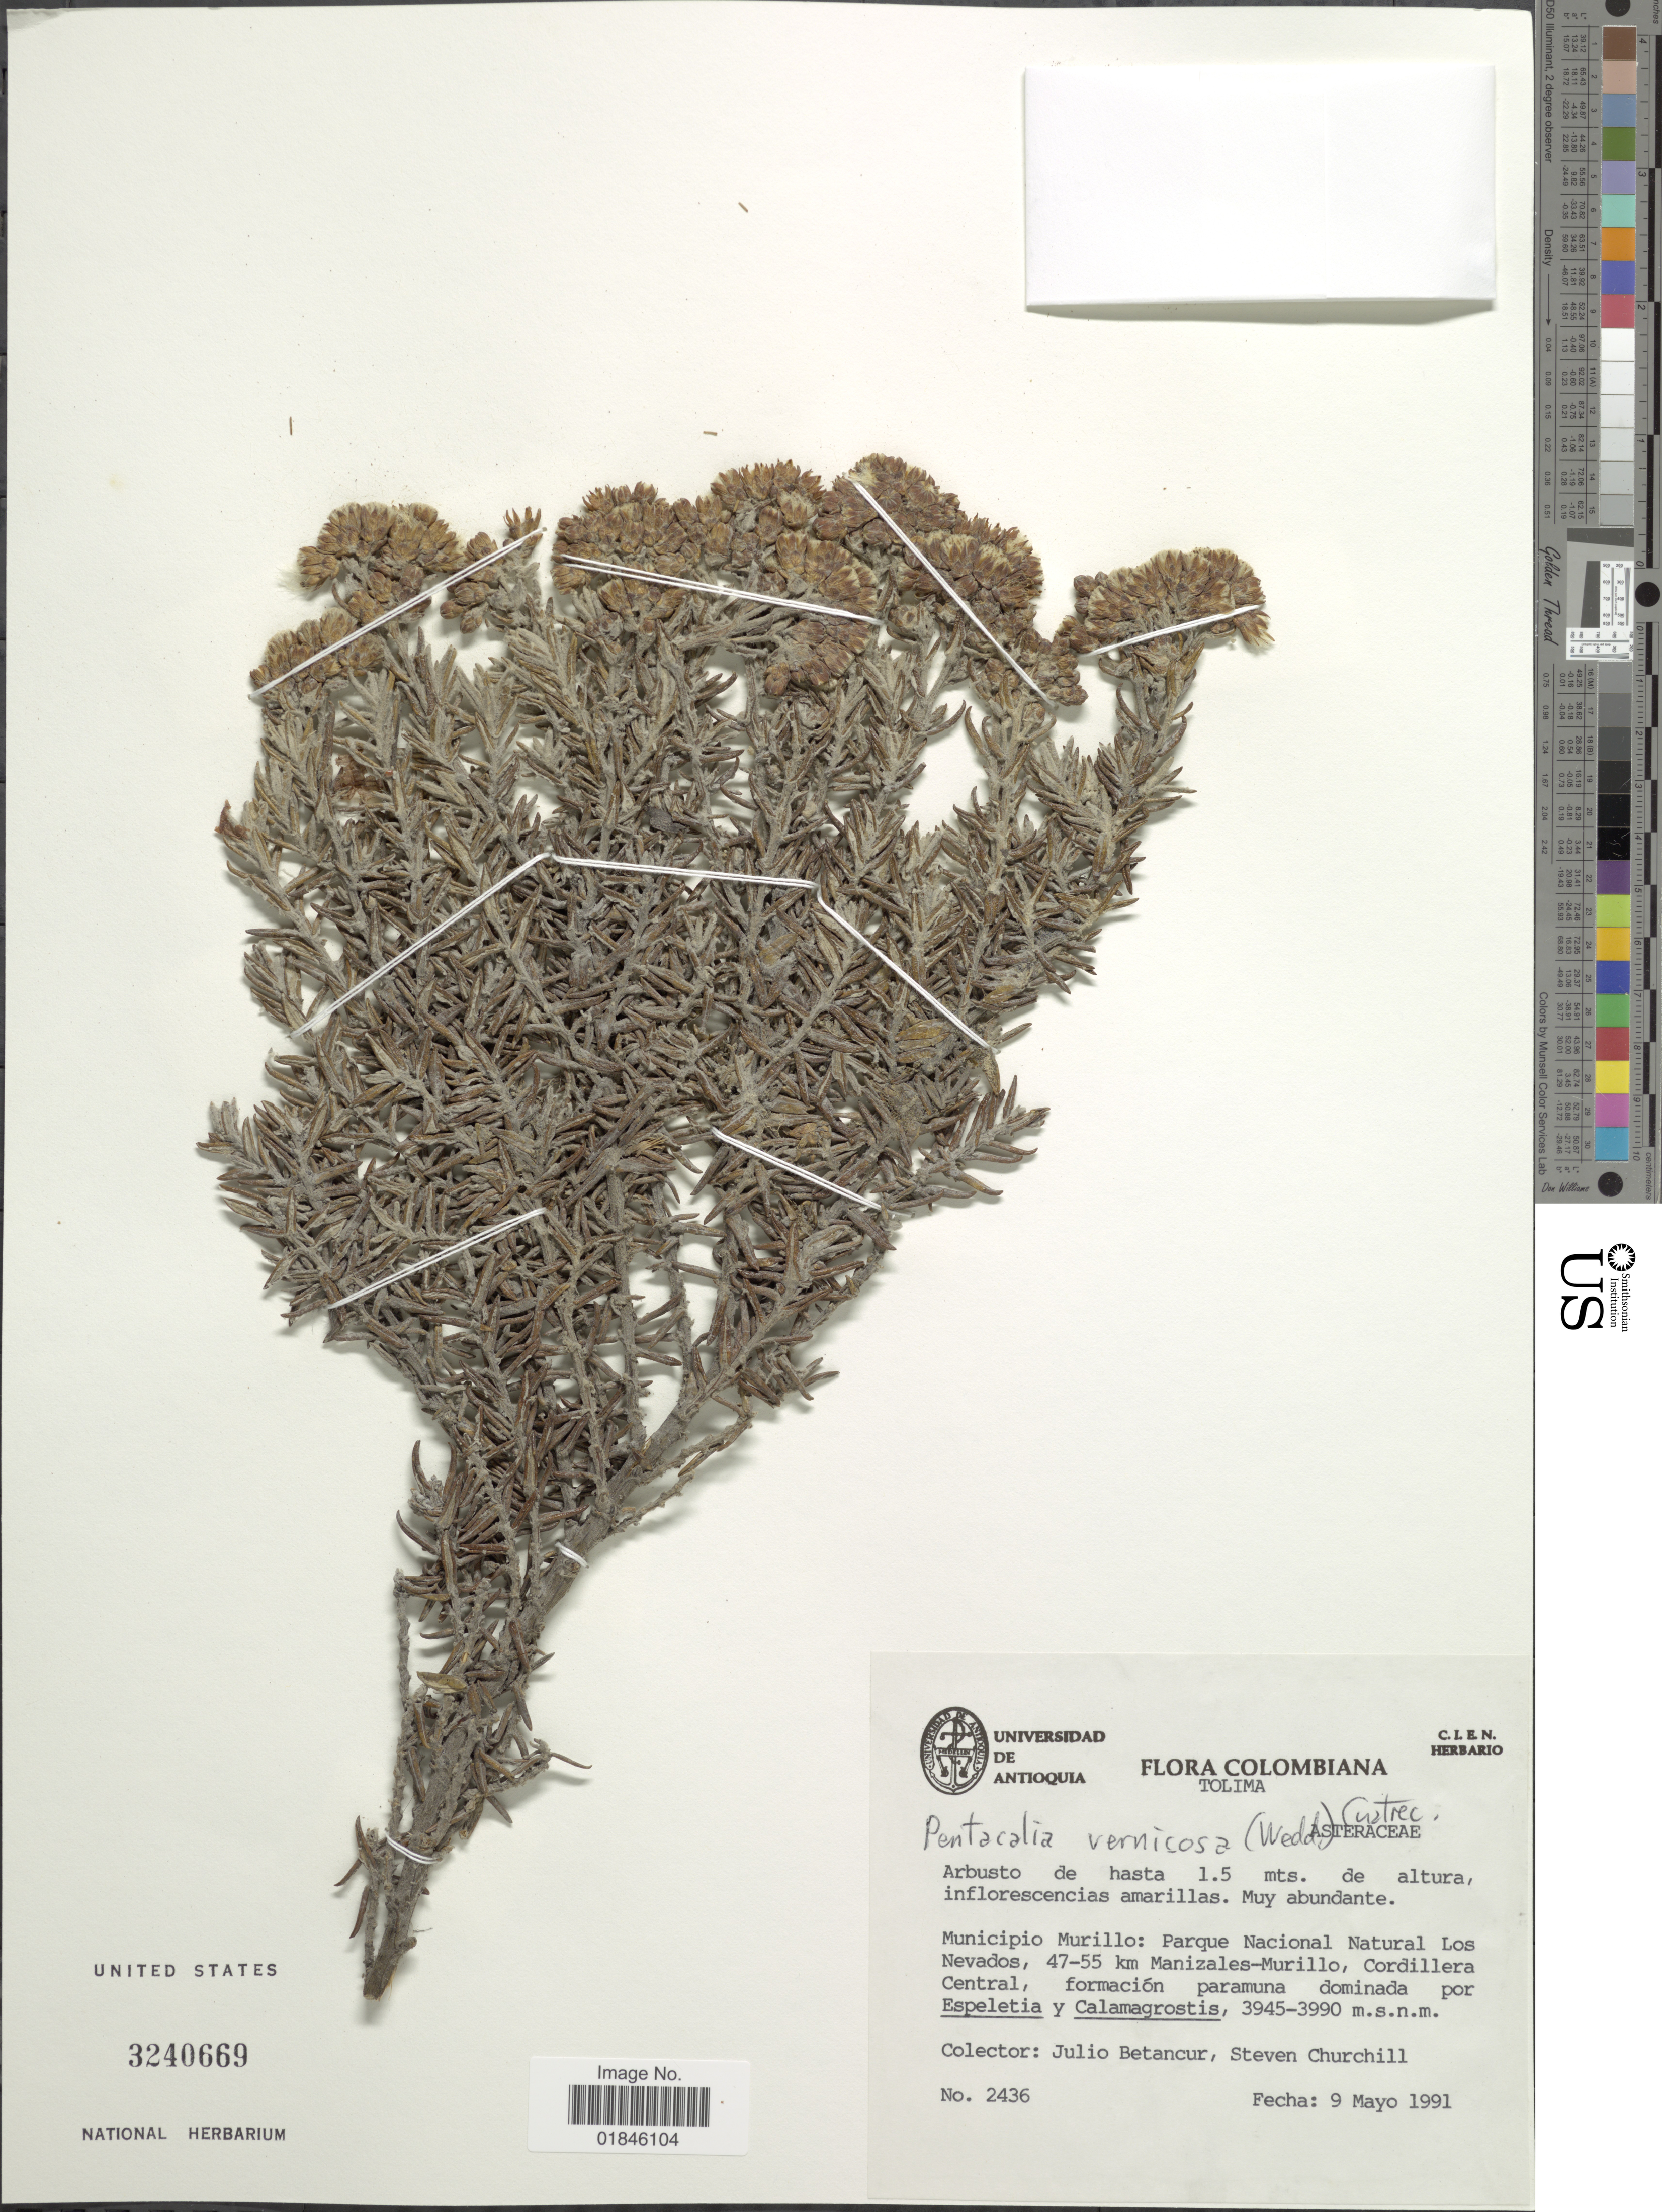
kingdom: Plantae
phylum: Tracheophyta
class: Magnoliopsida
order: Asterales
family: Asteraceae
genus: Pentacalia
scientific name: Pentacalia vernicosa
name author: (Sch. Bip. ex Wedd.) Cuatrec.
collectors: J. Betancur & S. Churchill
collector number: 2436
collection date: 1991-05-09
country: Colombia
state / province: Tolima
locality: Municipio Murillo: Parque Nacional Natural Los Nevados, 47-55 km Manizales-Murillo, Cordillera Central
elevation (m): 3945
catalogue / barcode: US 3240669